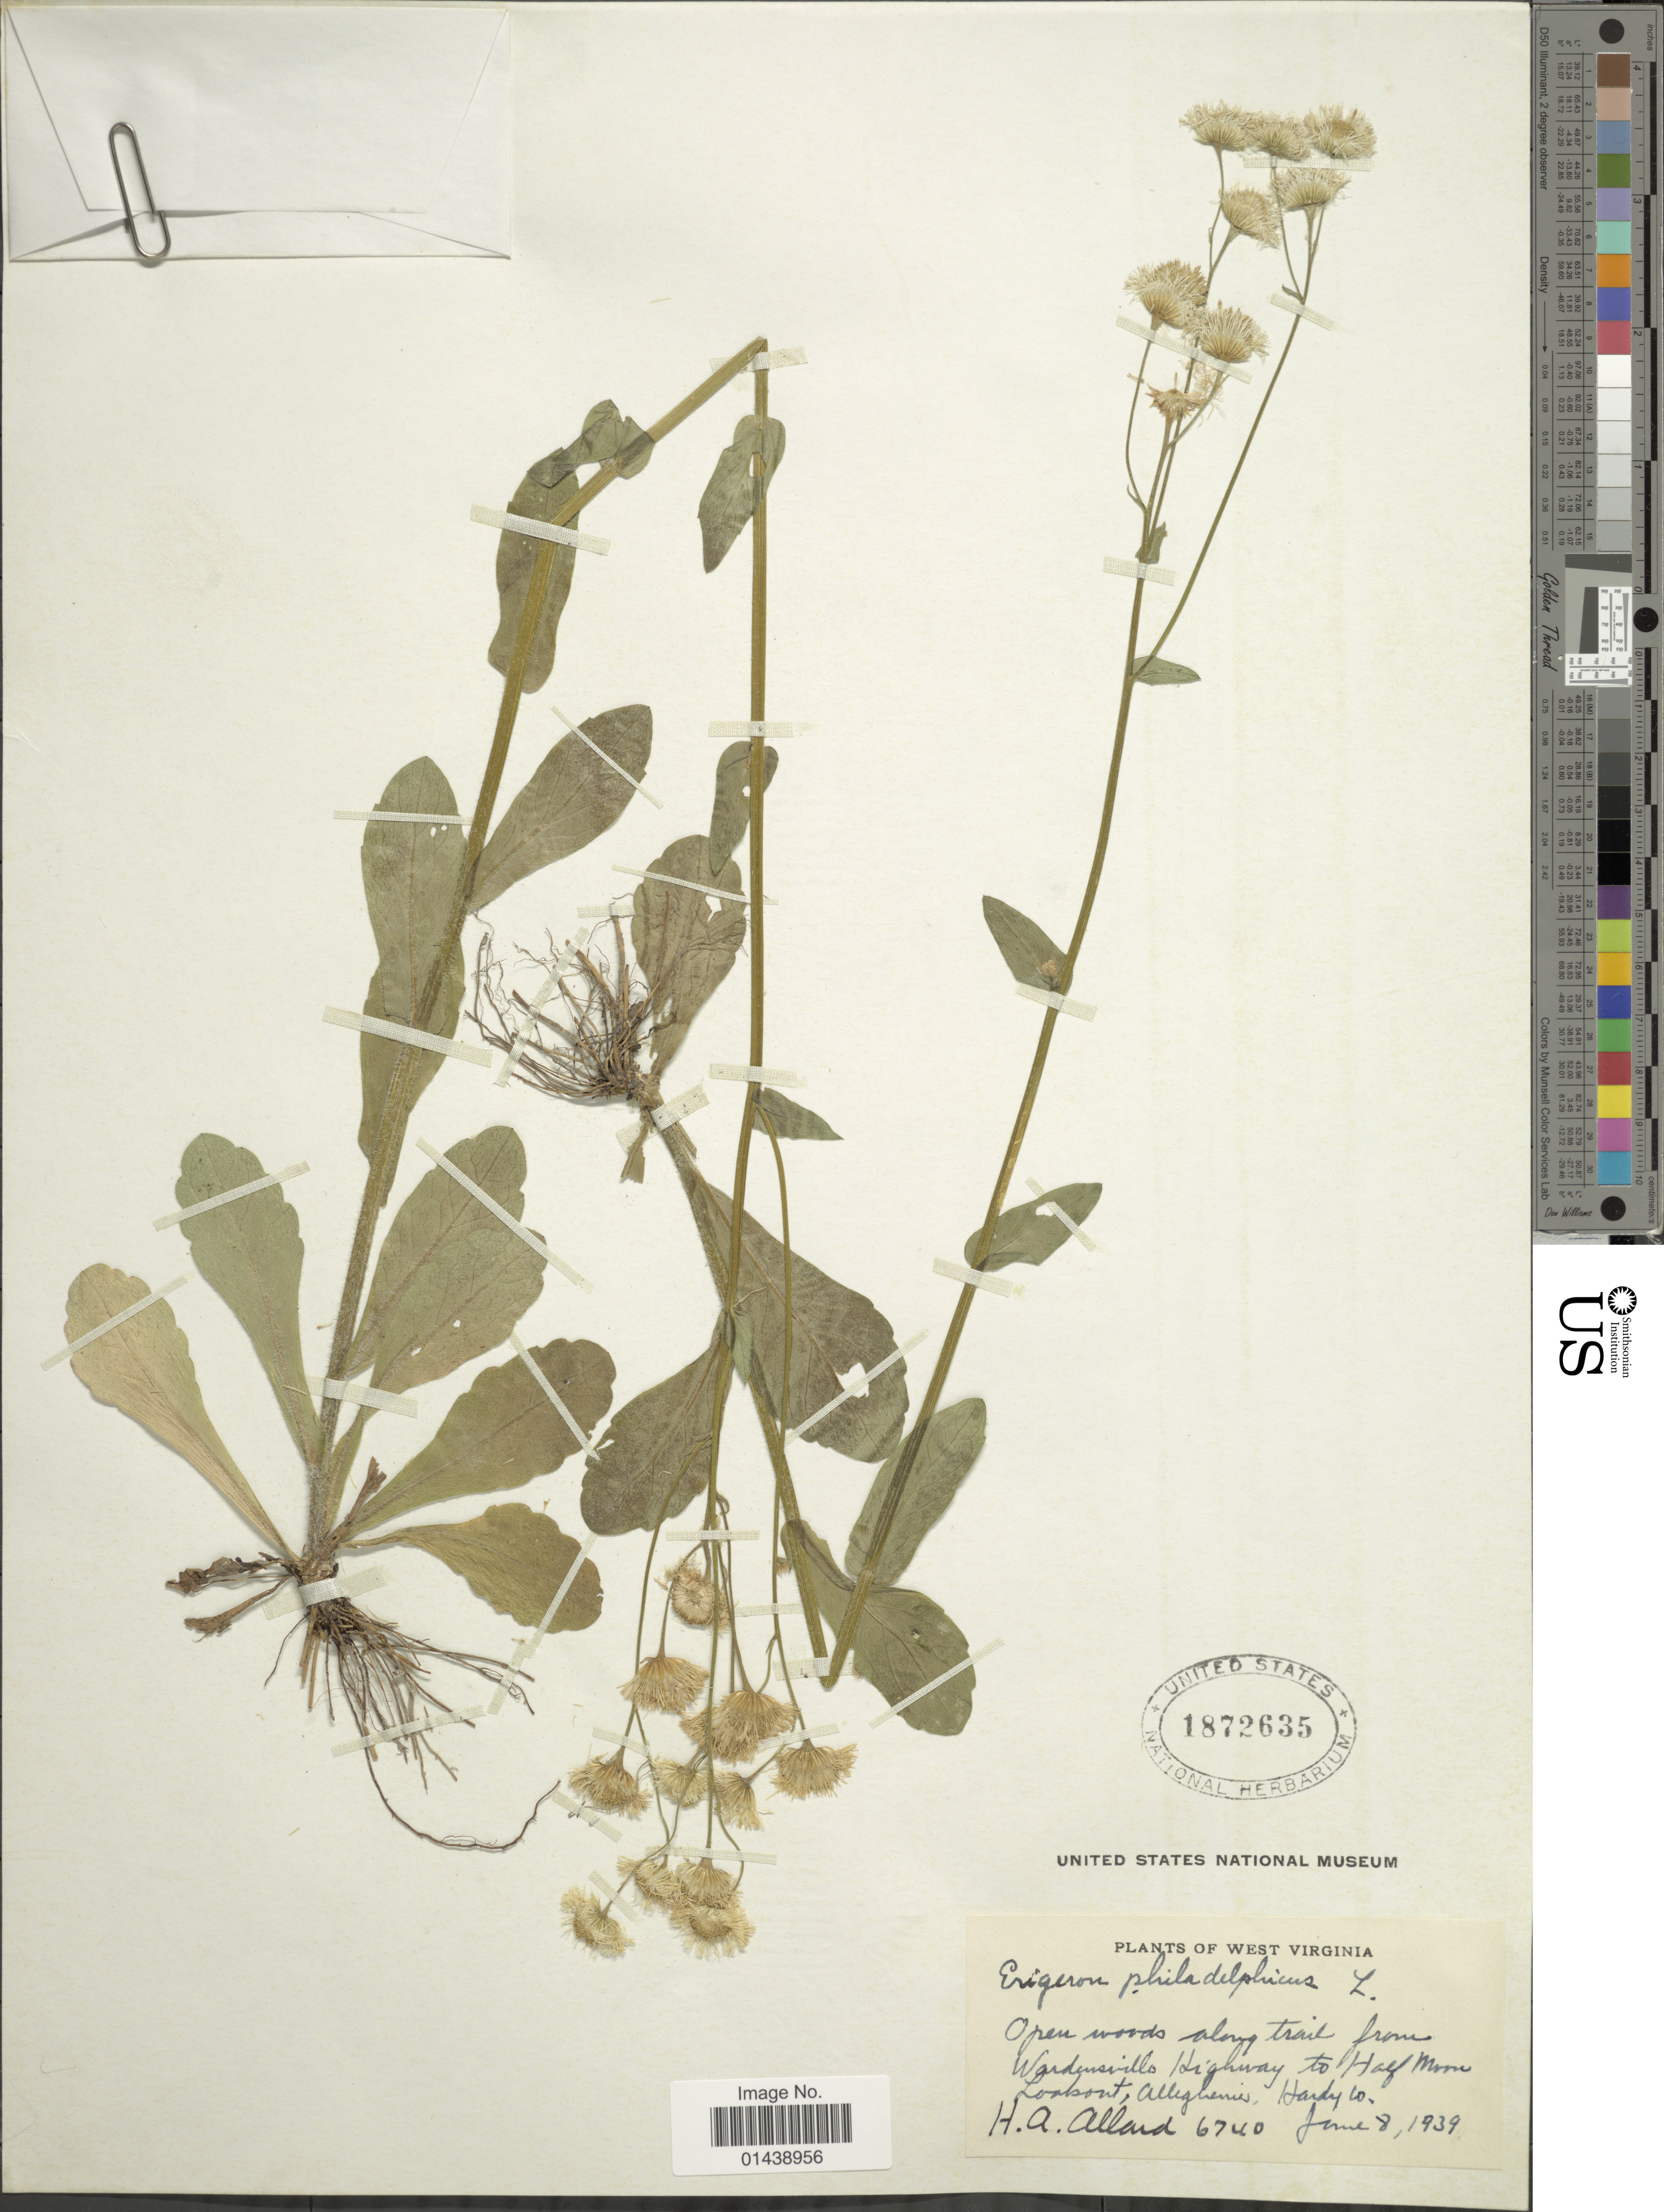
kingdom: Plantae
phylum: Tracheophyta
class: Magnoliopsida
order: Asterales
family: Asteraceae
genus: Erigeron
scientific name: Erigeron philadelphicus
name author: L.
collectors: H. A. Allard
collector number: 6740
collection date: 1939-06-08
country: United States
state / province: West Virginia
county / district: Hardy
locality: Wardensville Highway to Half Moon Lookout, Alleghanies, Hardy Co.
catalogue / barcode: US 1872635